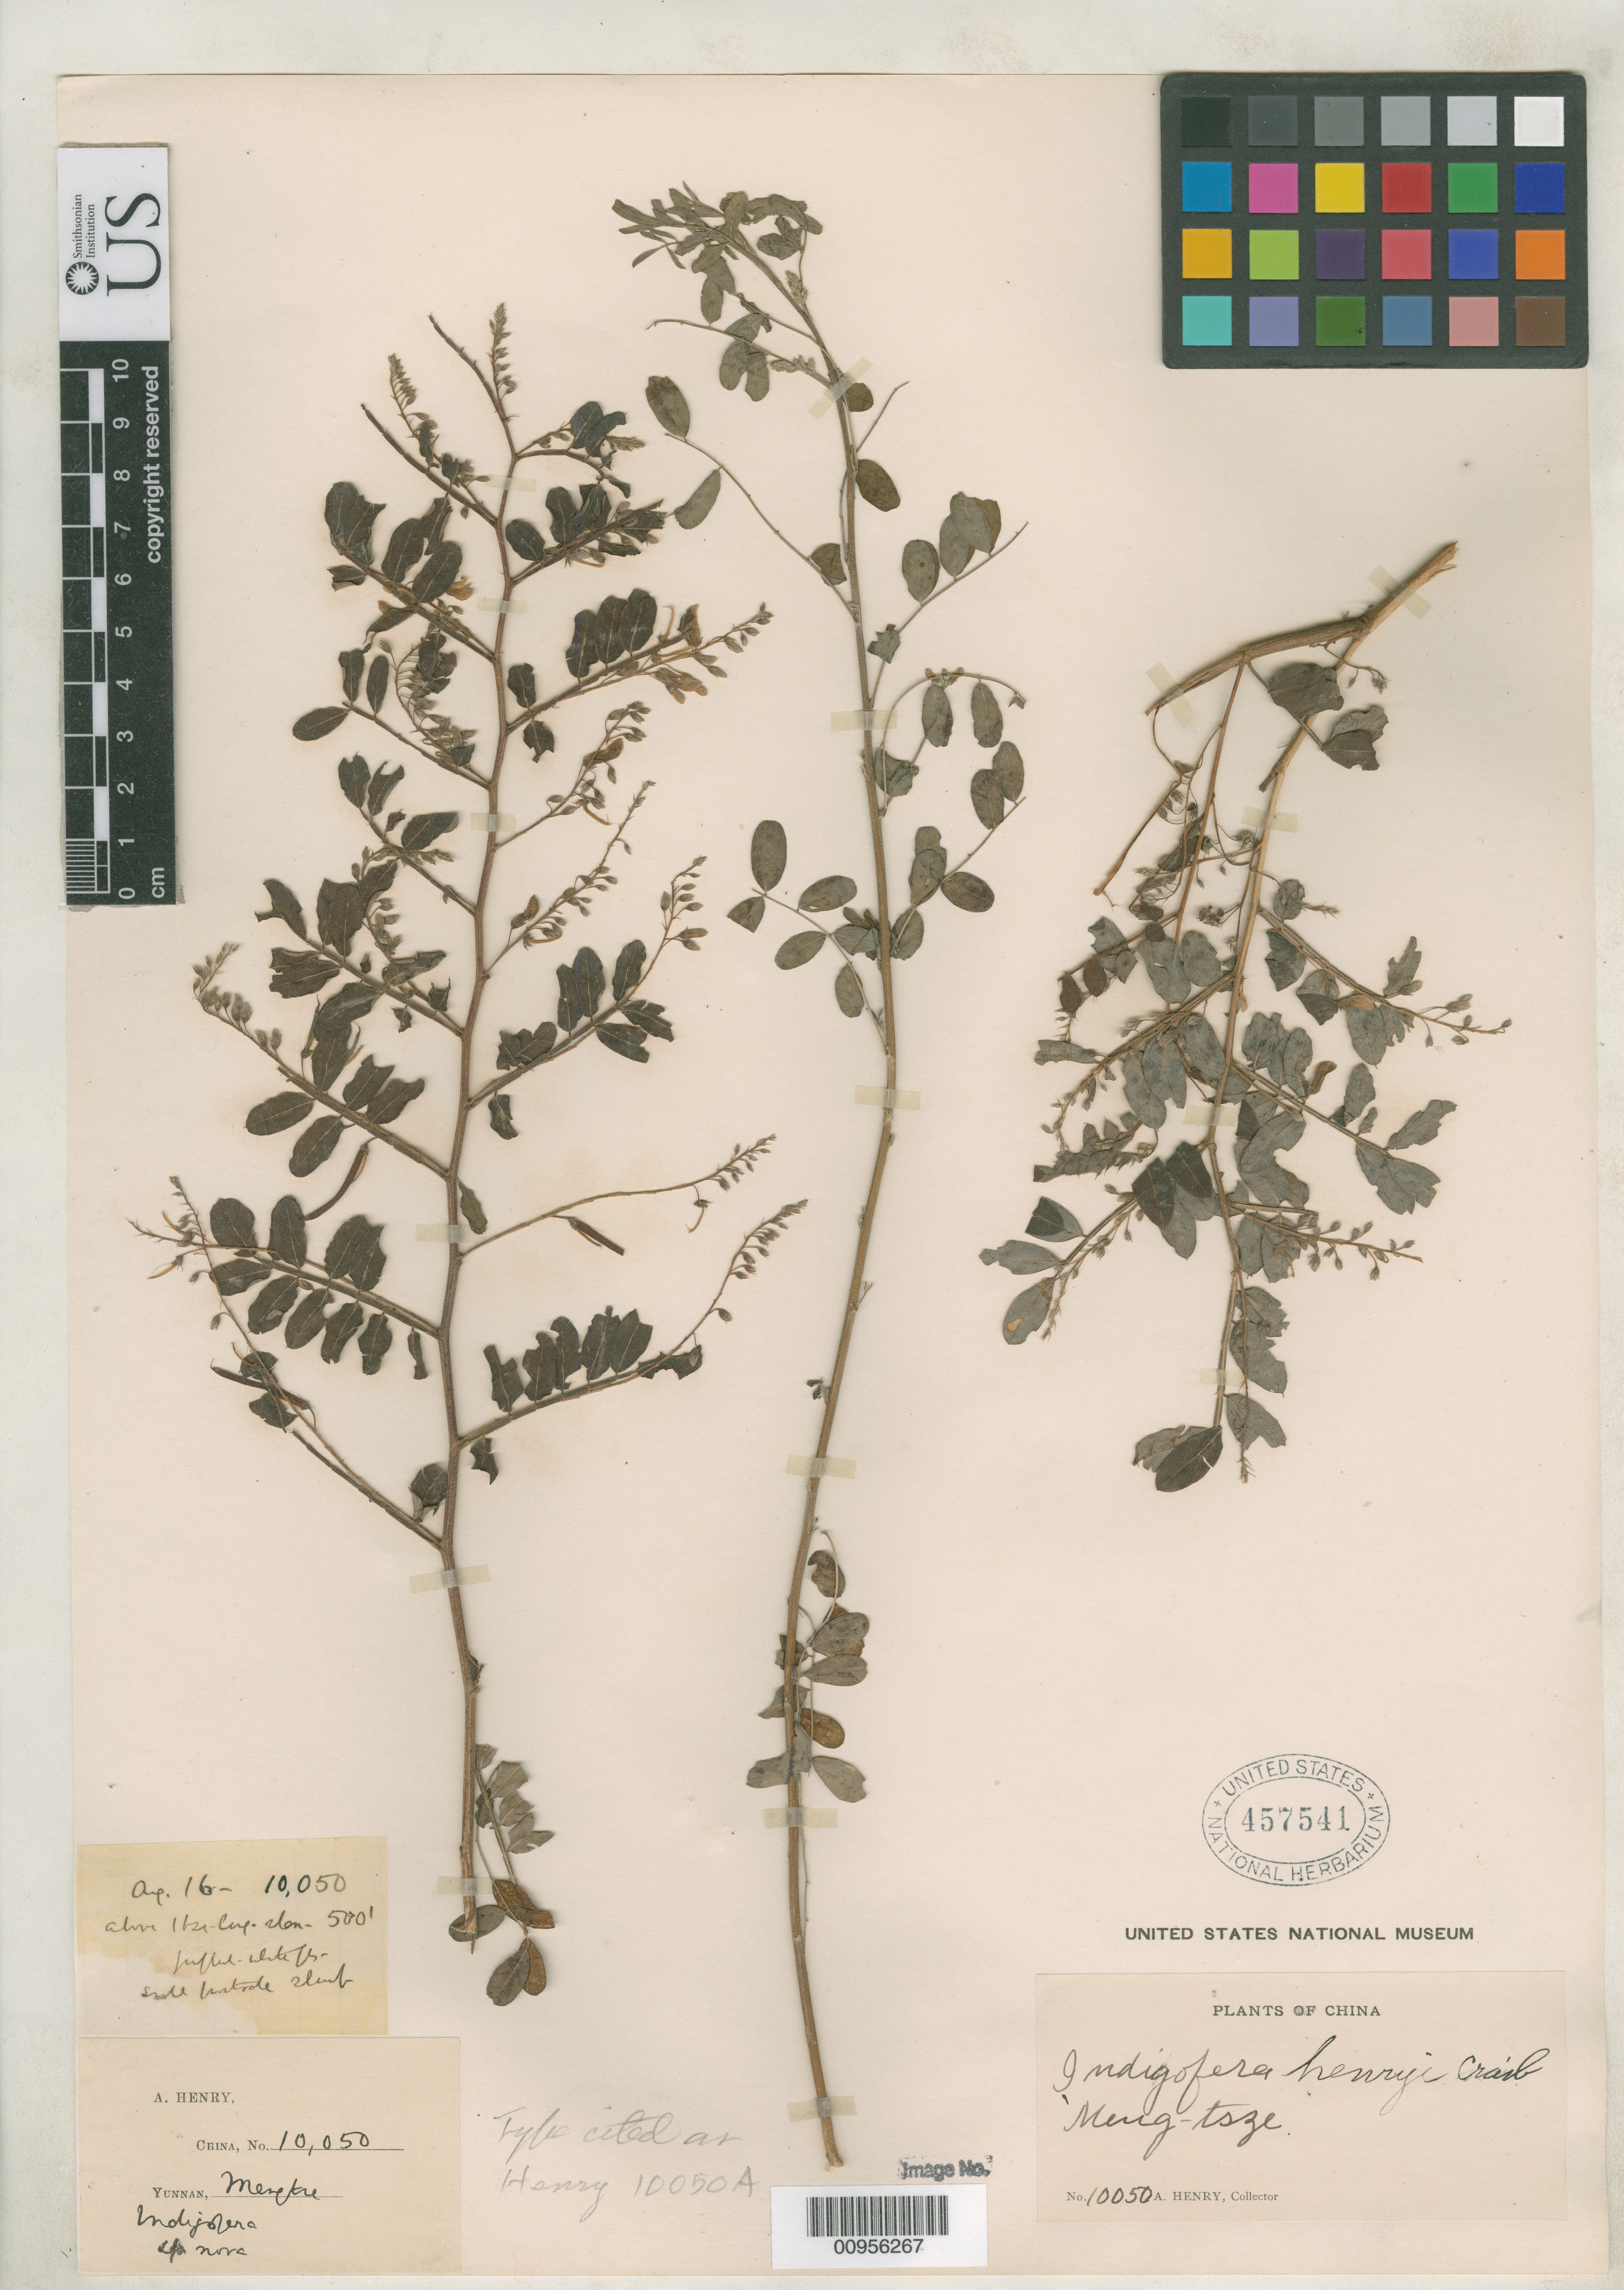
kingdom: Plantae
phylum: Tracheophyta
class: Magnoliopsida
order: Fabales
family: Fabaceae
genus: Indigofera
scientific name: Indigofera henryi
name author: Craib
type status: Possible Type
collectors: A. Henry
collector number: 10050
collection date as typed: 16 Apr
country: China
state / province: Yunnan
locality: Yunnan, Mengtze.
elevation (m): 152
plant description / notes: Possibly original material but protologue cites type as "Mengtze, on rocky mountains, 1950 m., Henry, 10050a".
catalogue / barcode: US 457541